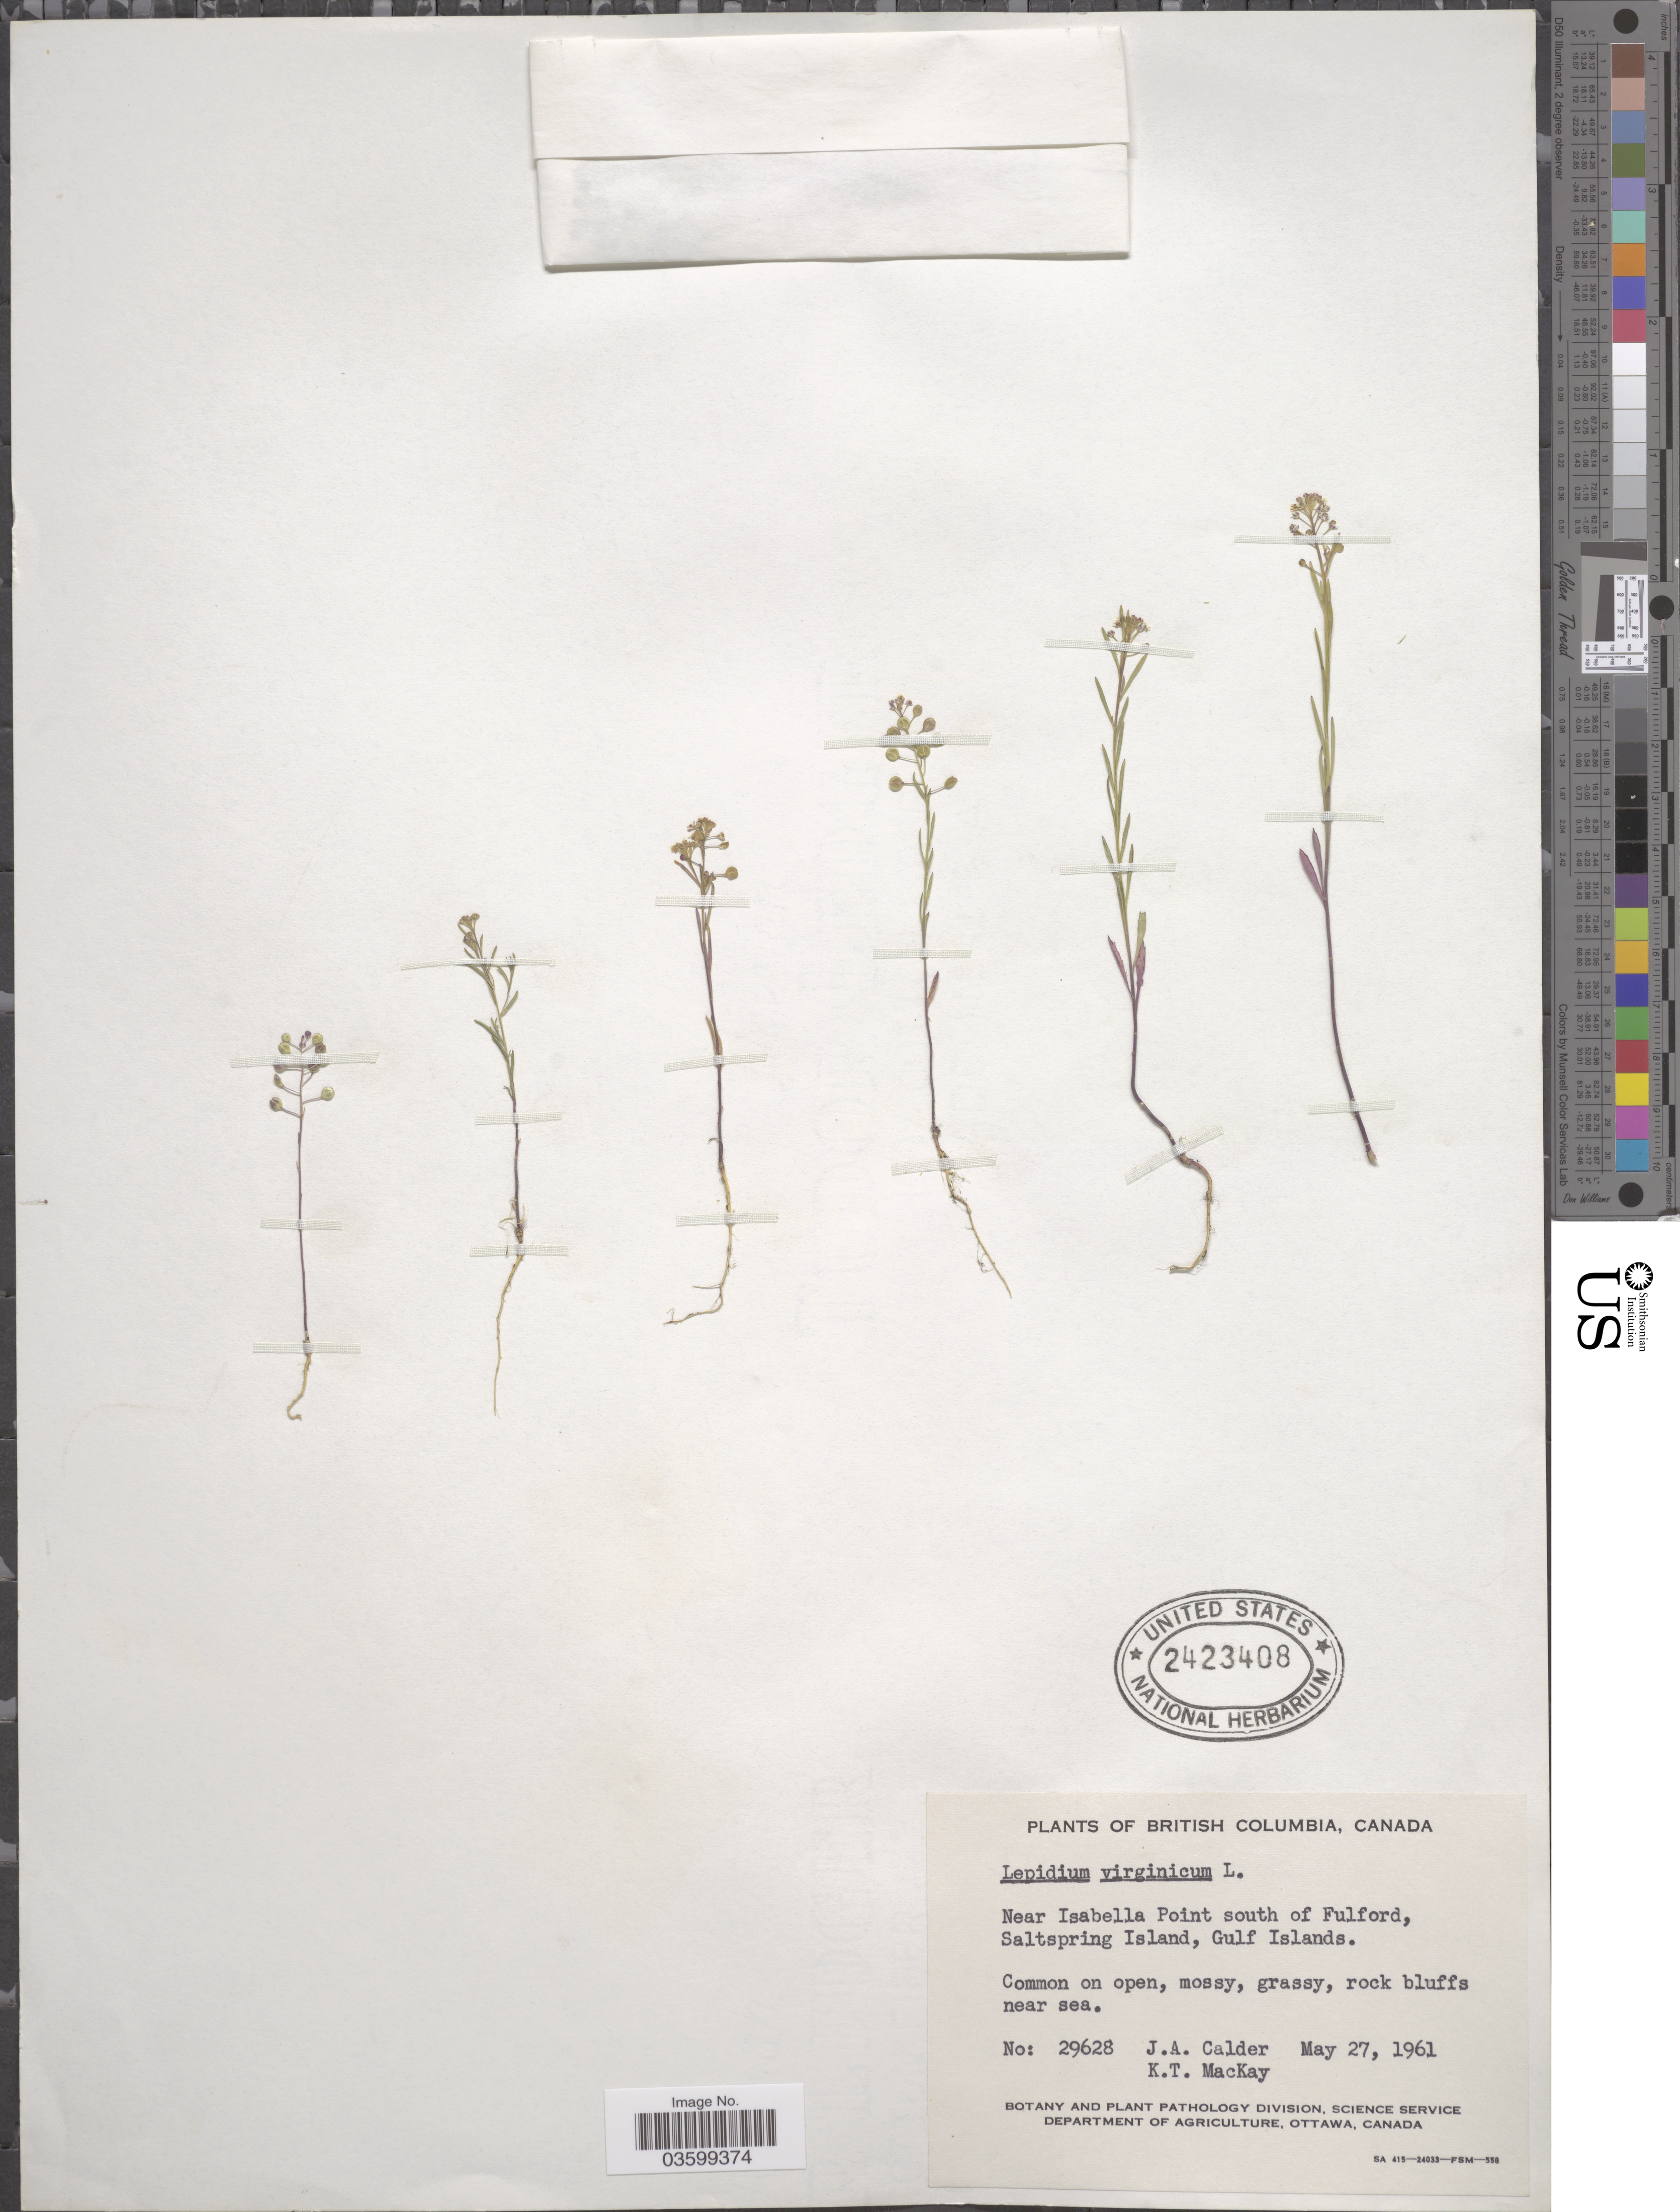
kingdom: Plantae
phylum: Tracheophyta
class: Magnoliopsida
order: Brassicales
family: Brassicaceae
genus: Lepidium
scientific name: Lepidium virginicum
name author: L.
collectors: J. A. Calder & K. T. Mackay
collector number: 29628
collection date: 1961-05-27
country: Canada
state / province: British Columbia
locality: Near Isabella Point south of Fulford, Saltspring Island, Gulf Islands.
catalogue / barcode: US 2423408